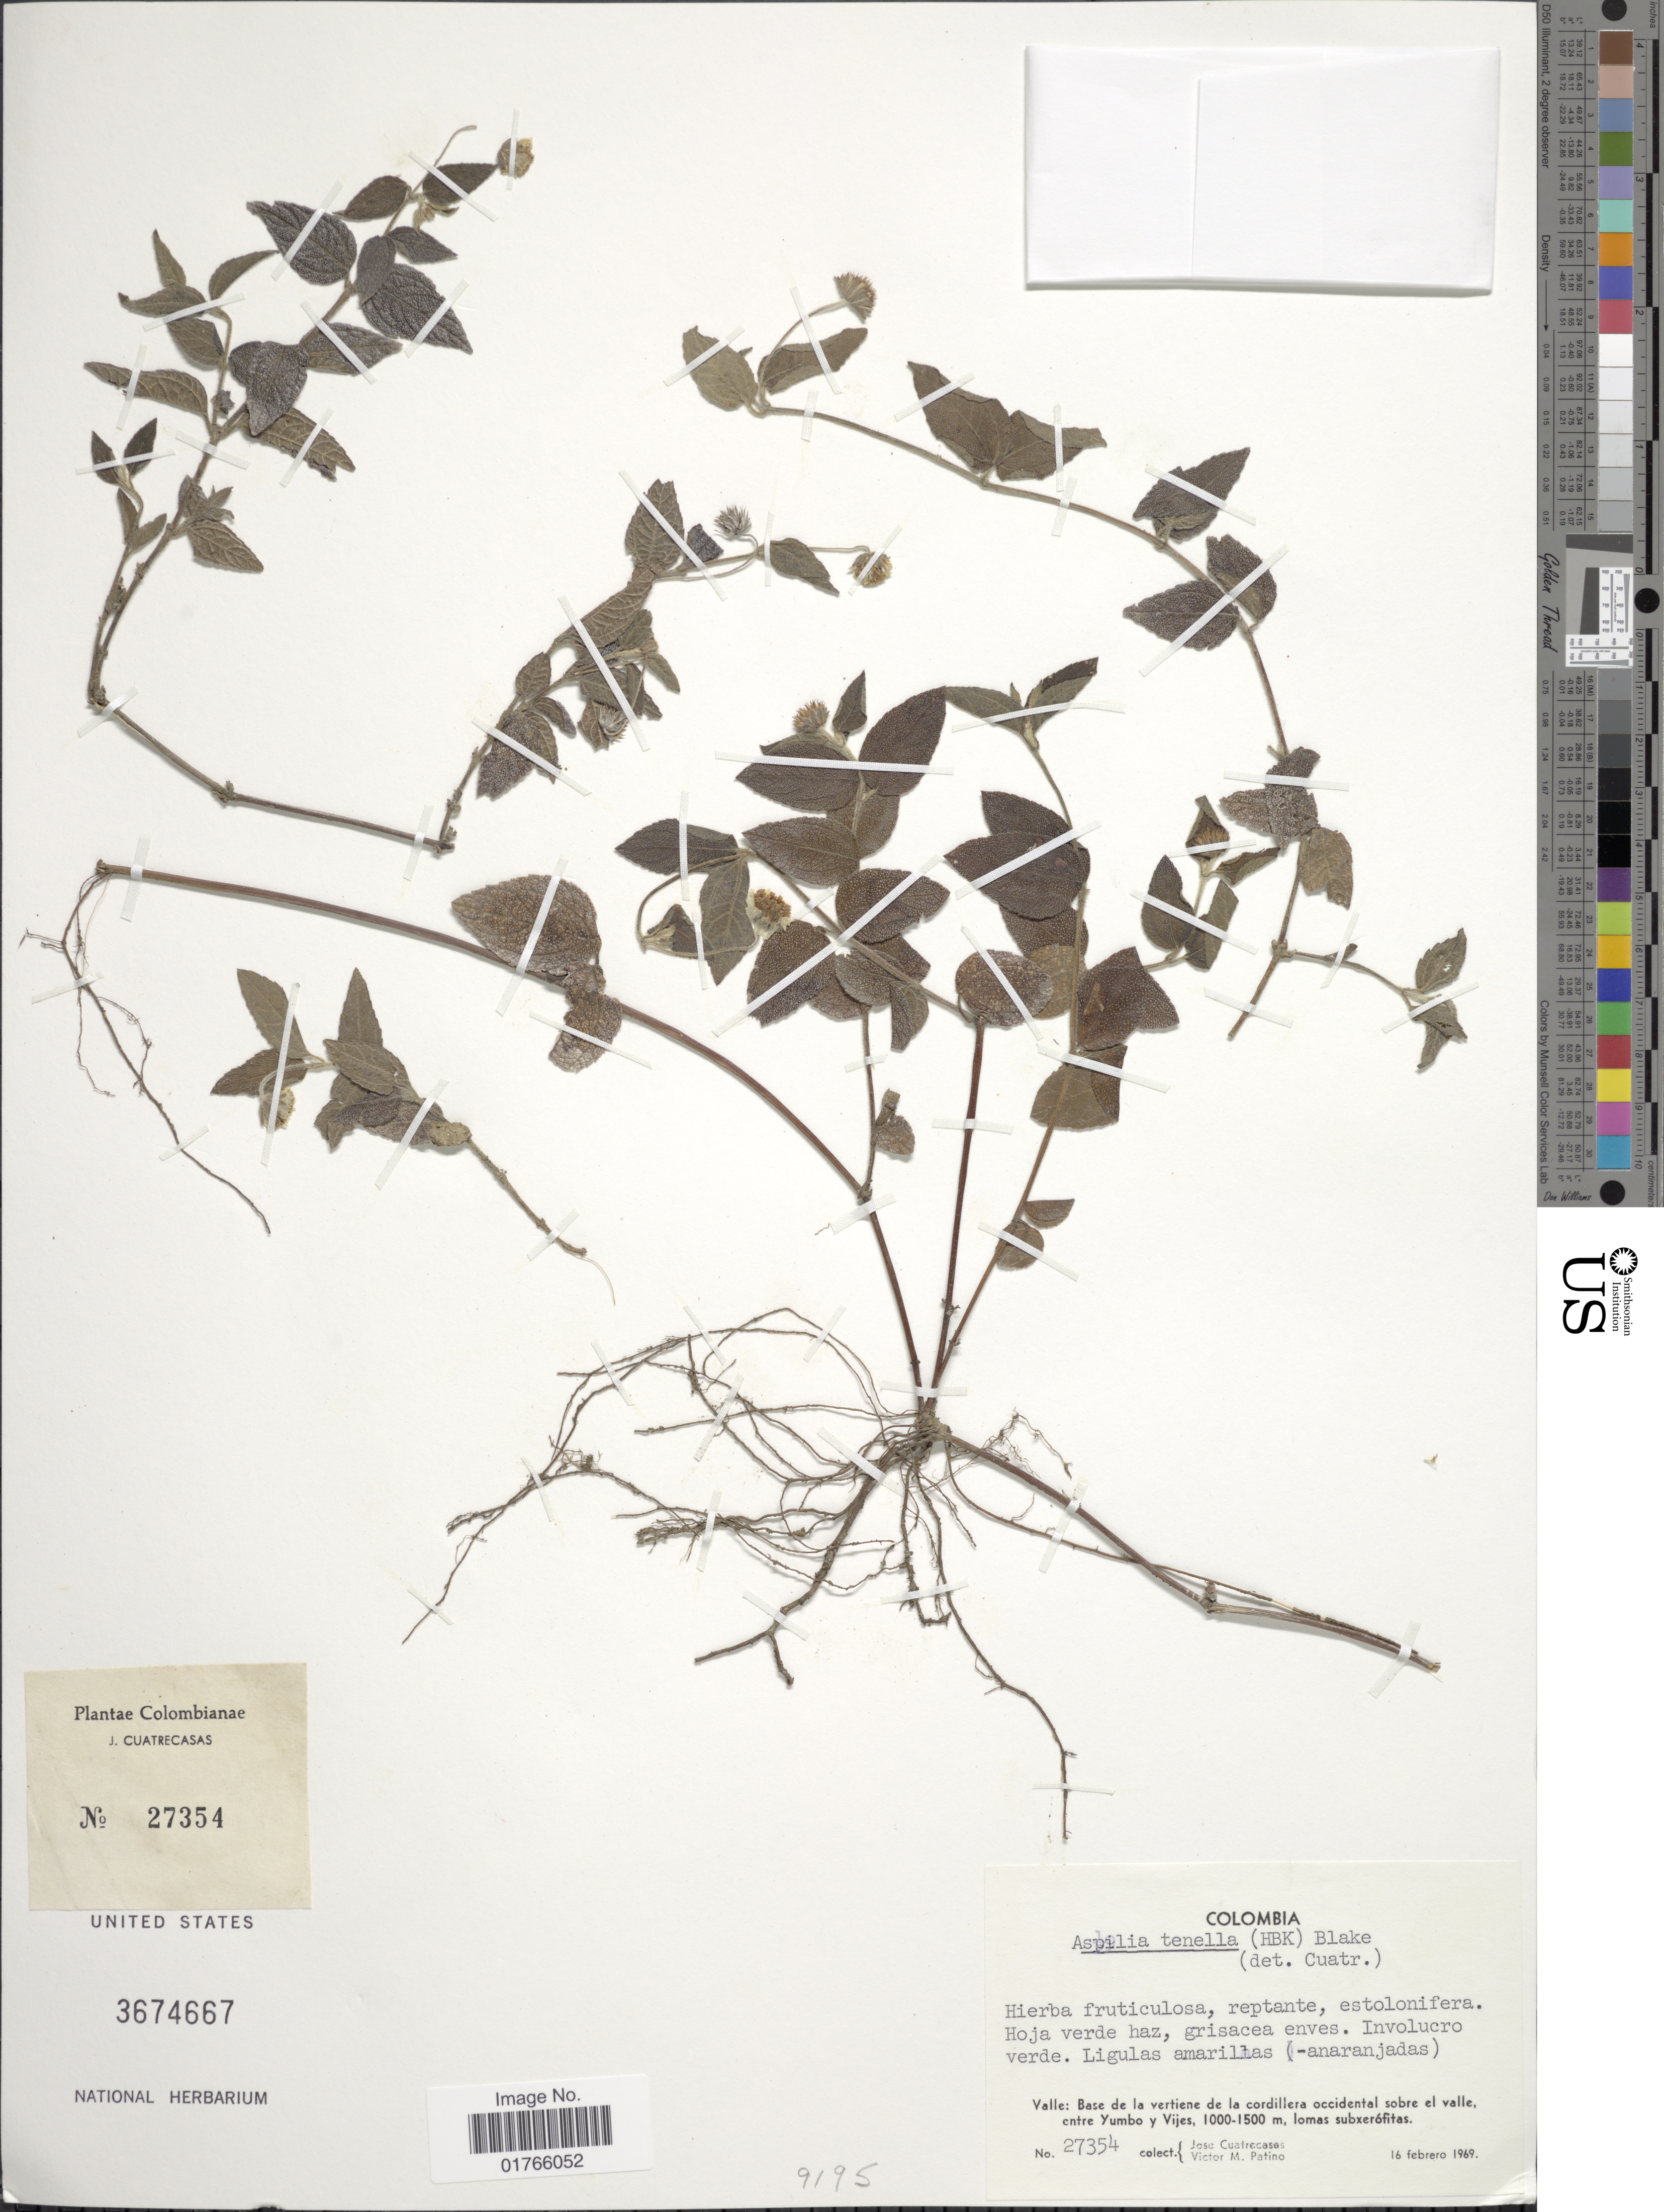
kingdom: Plantae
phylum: Tracheophyta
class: Magnoliopsida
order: Asterales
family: Asteraceae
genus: Aspilia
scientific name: Aspilia tenella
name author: (Kunth) S.F. Blake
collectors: J. Cuatrecasas & V. M. Patiño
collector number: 27354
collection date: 1969-02-16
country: Colombia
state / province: Valle del Cauca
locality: Base de la vertiente de la cordillera occidental sobre el valle, entre Yumbo y Vijes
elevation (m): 1000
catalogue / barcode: US 3674667